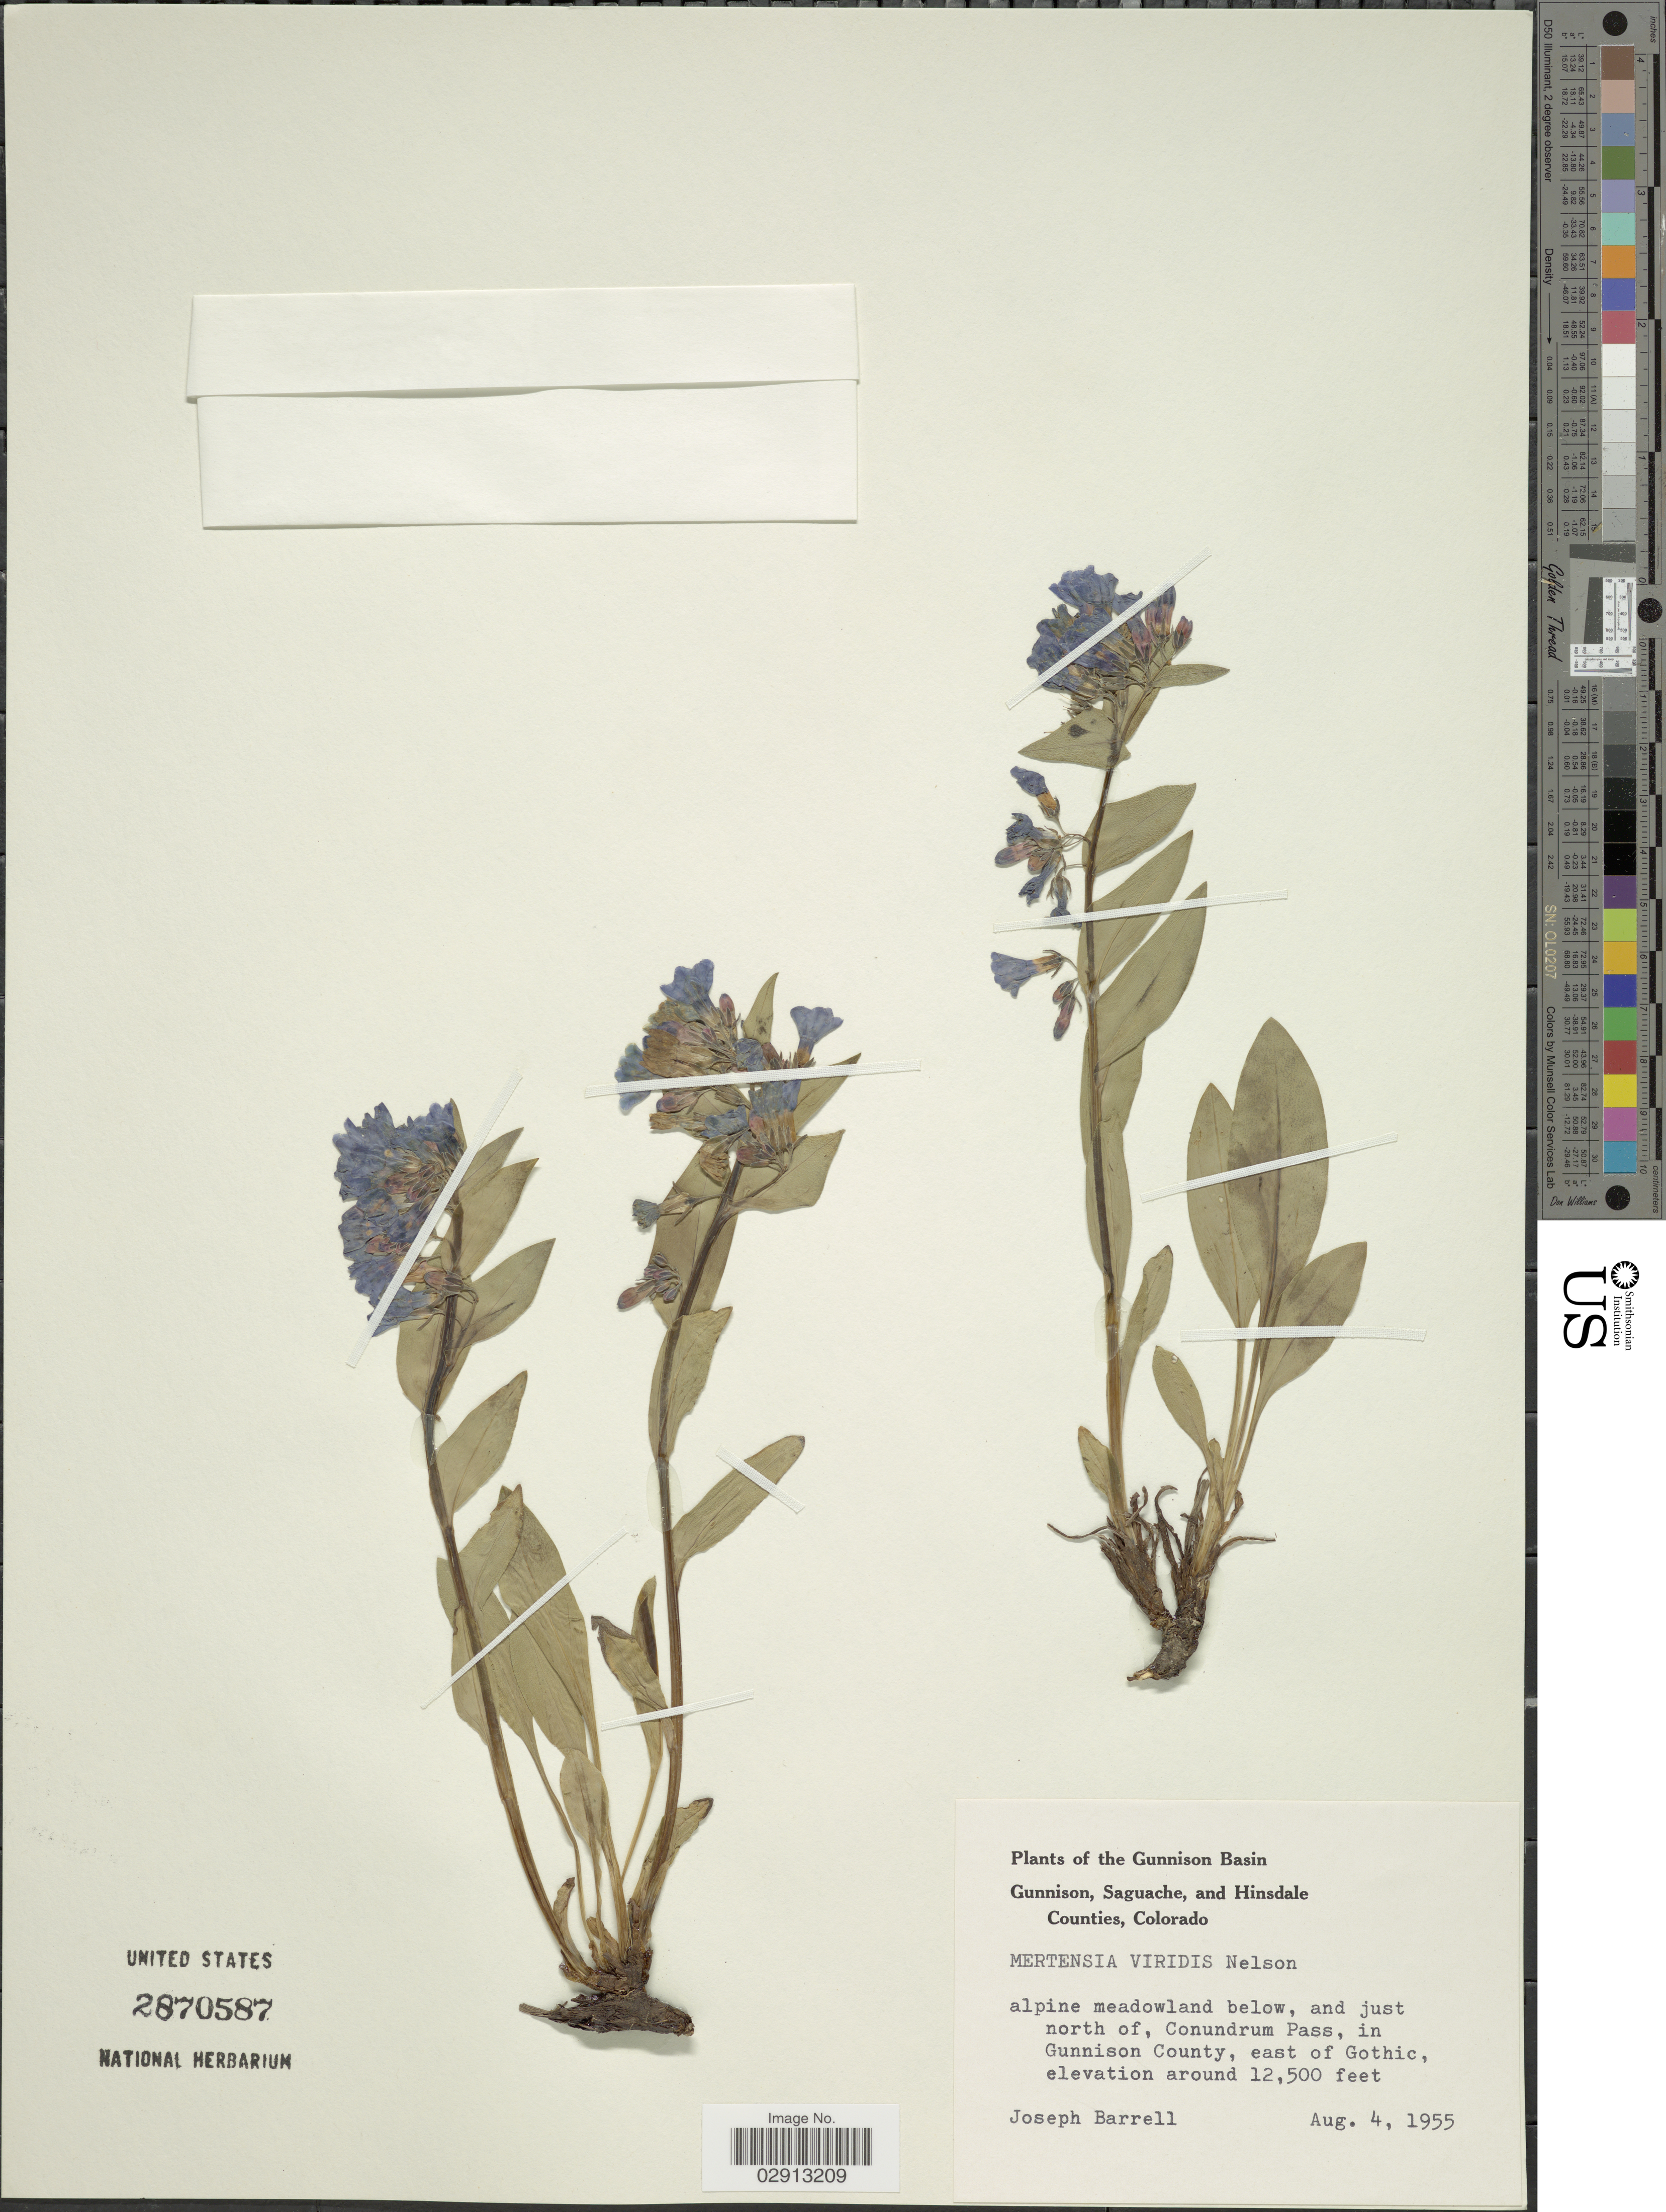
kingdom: Plantae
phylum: Tracheophyta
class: Magnoliopsida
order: Boraginales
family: Boraginaceae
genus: Mertensia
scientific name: Mertensia viridis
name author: (A. Nelson) A. Nelson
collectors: J. Barrell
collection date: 1955-08-04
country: United States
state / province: Colorado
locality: The Gunnison Basin. Alpine meadowland below, and just north of, Conundrum Pass, in Gunnison County east of Gothic.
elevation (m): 3810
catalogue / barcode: US 2870587